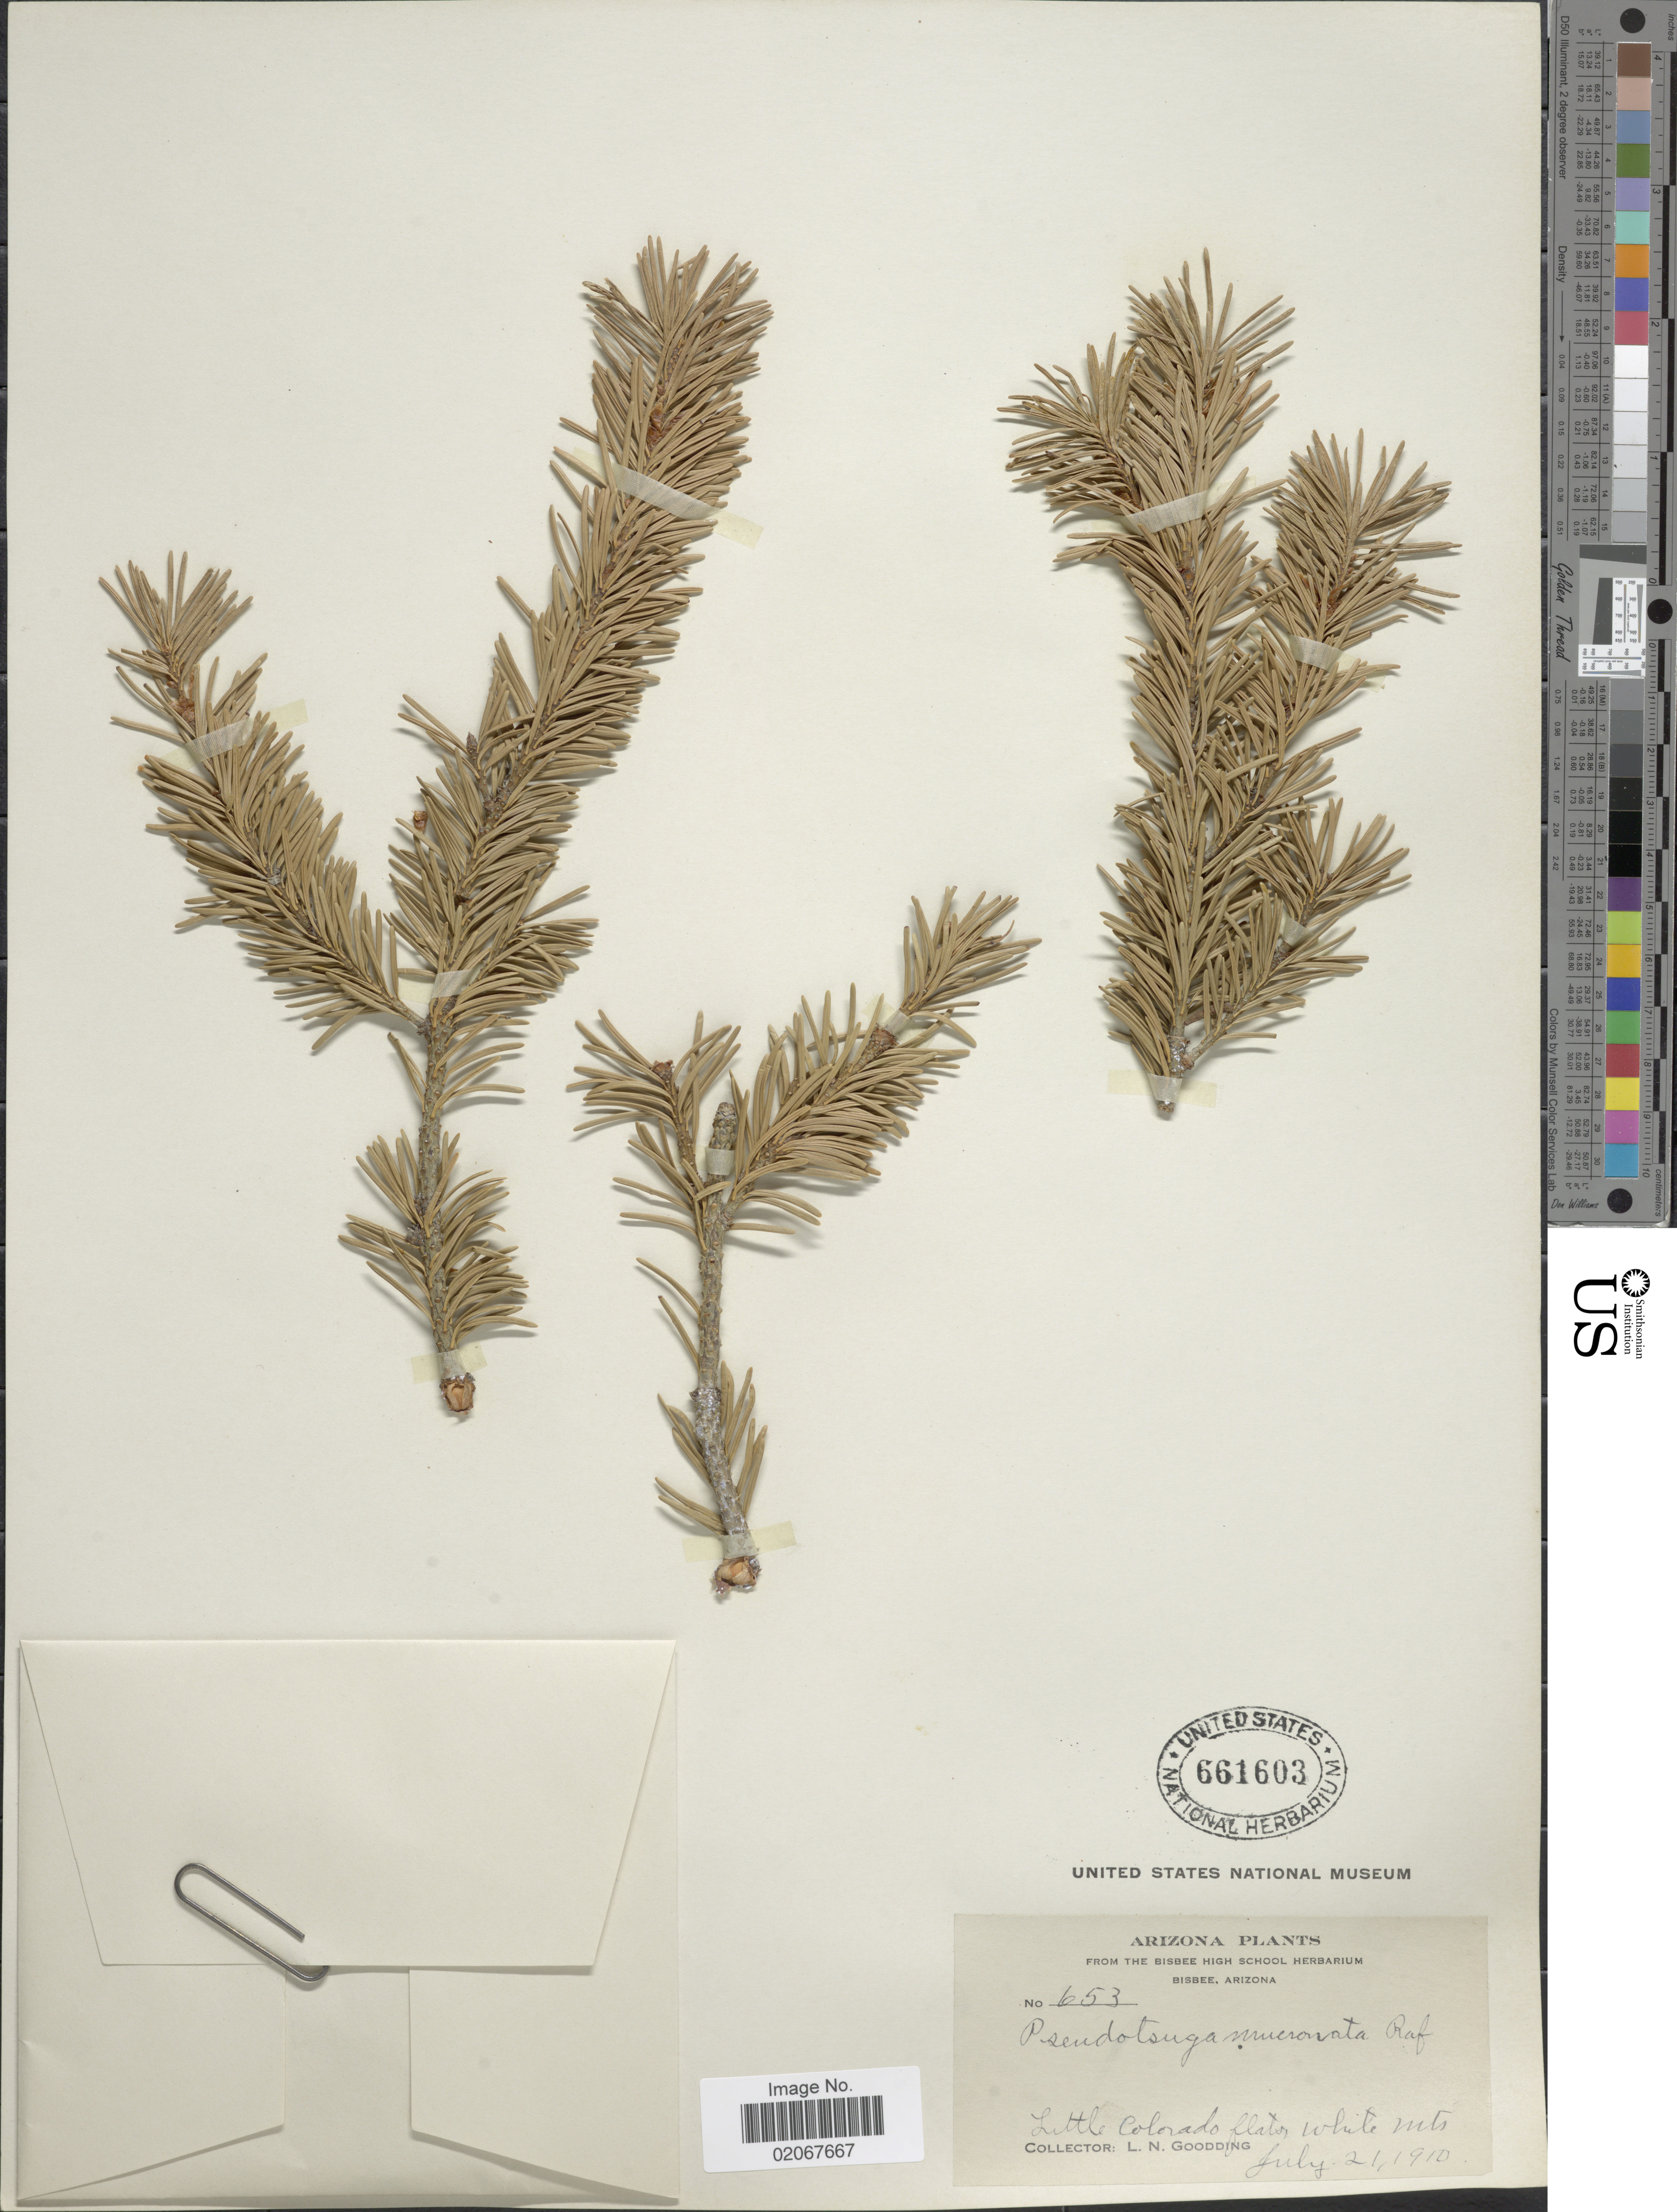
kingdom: Plantae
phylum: Tracheophyta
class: Pinopsida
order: Pinales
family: Pinaceae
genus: Pseudotsuga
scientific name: Pseudotsuga menziesii var. glauca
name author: (Beissn.) Franco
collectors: L. N. Goodding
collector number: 653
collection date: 1910-07-21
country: United States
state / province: Arizona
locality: Little Colorado flats, White Mts.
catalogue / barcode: US 661603